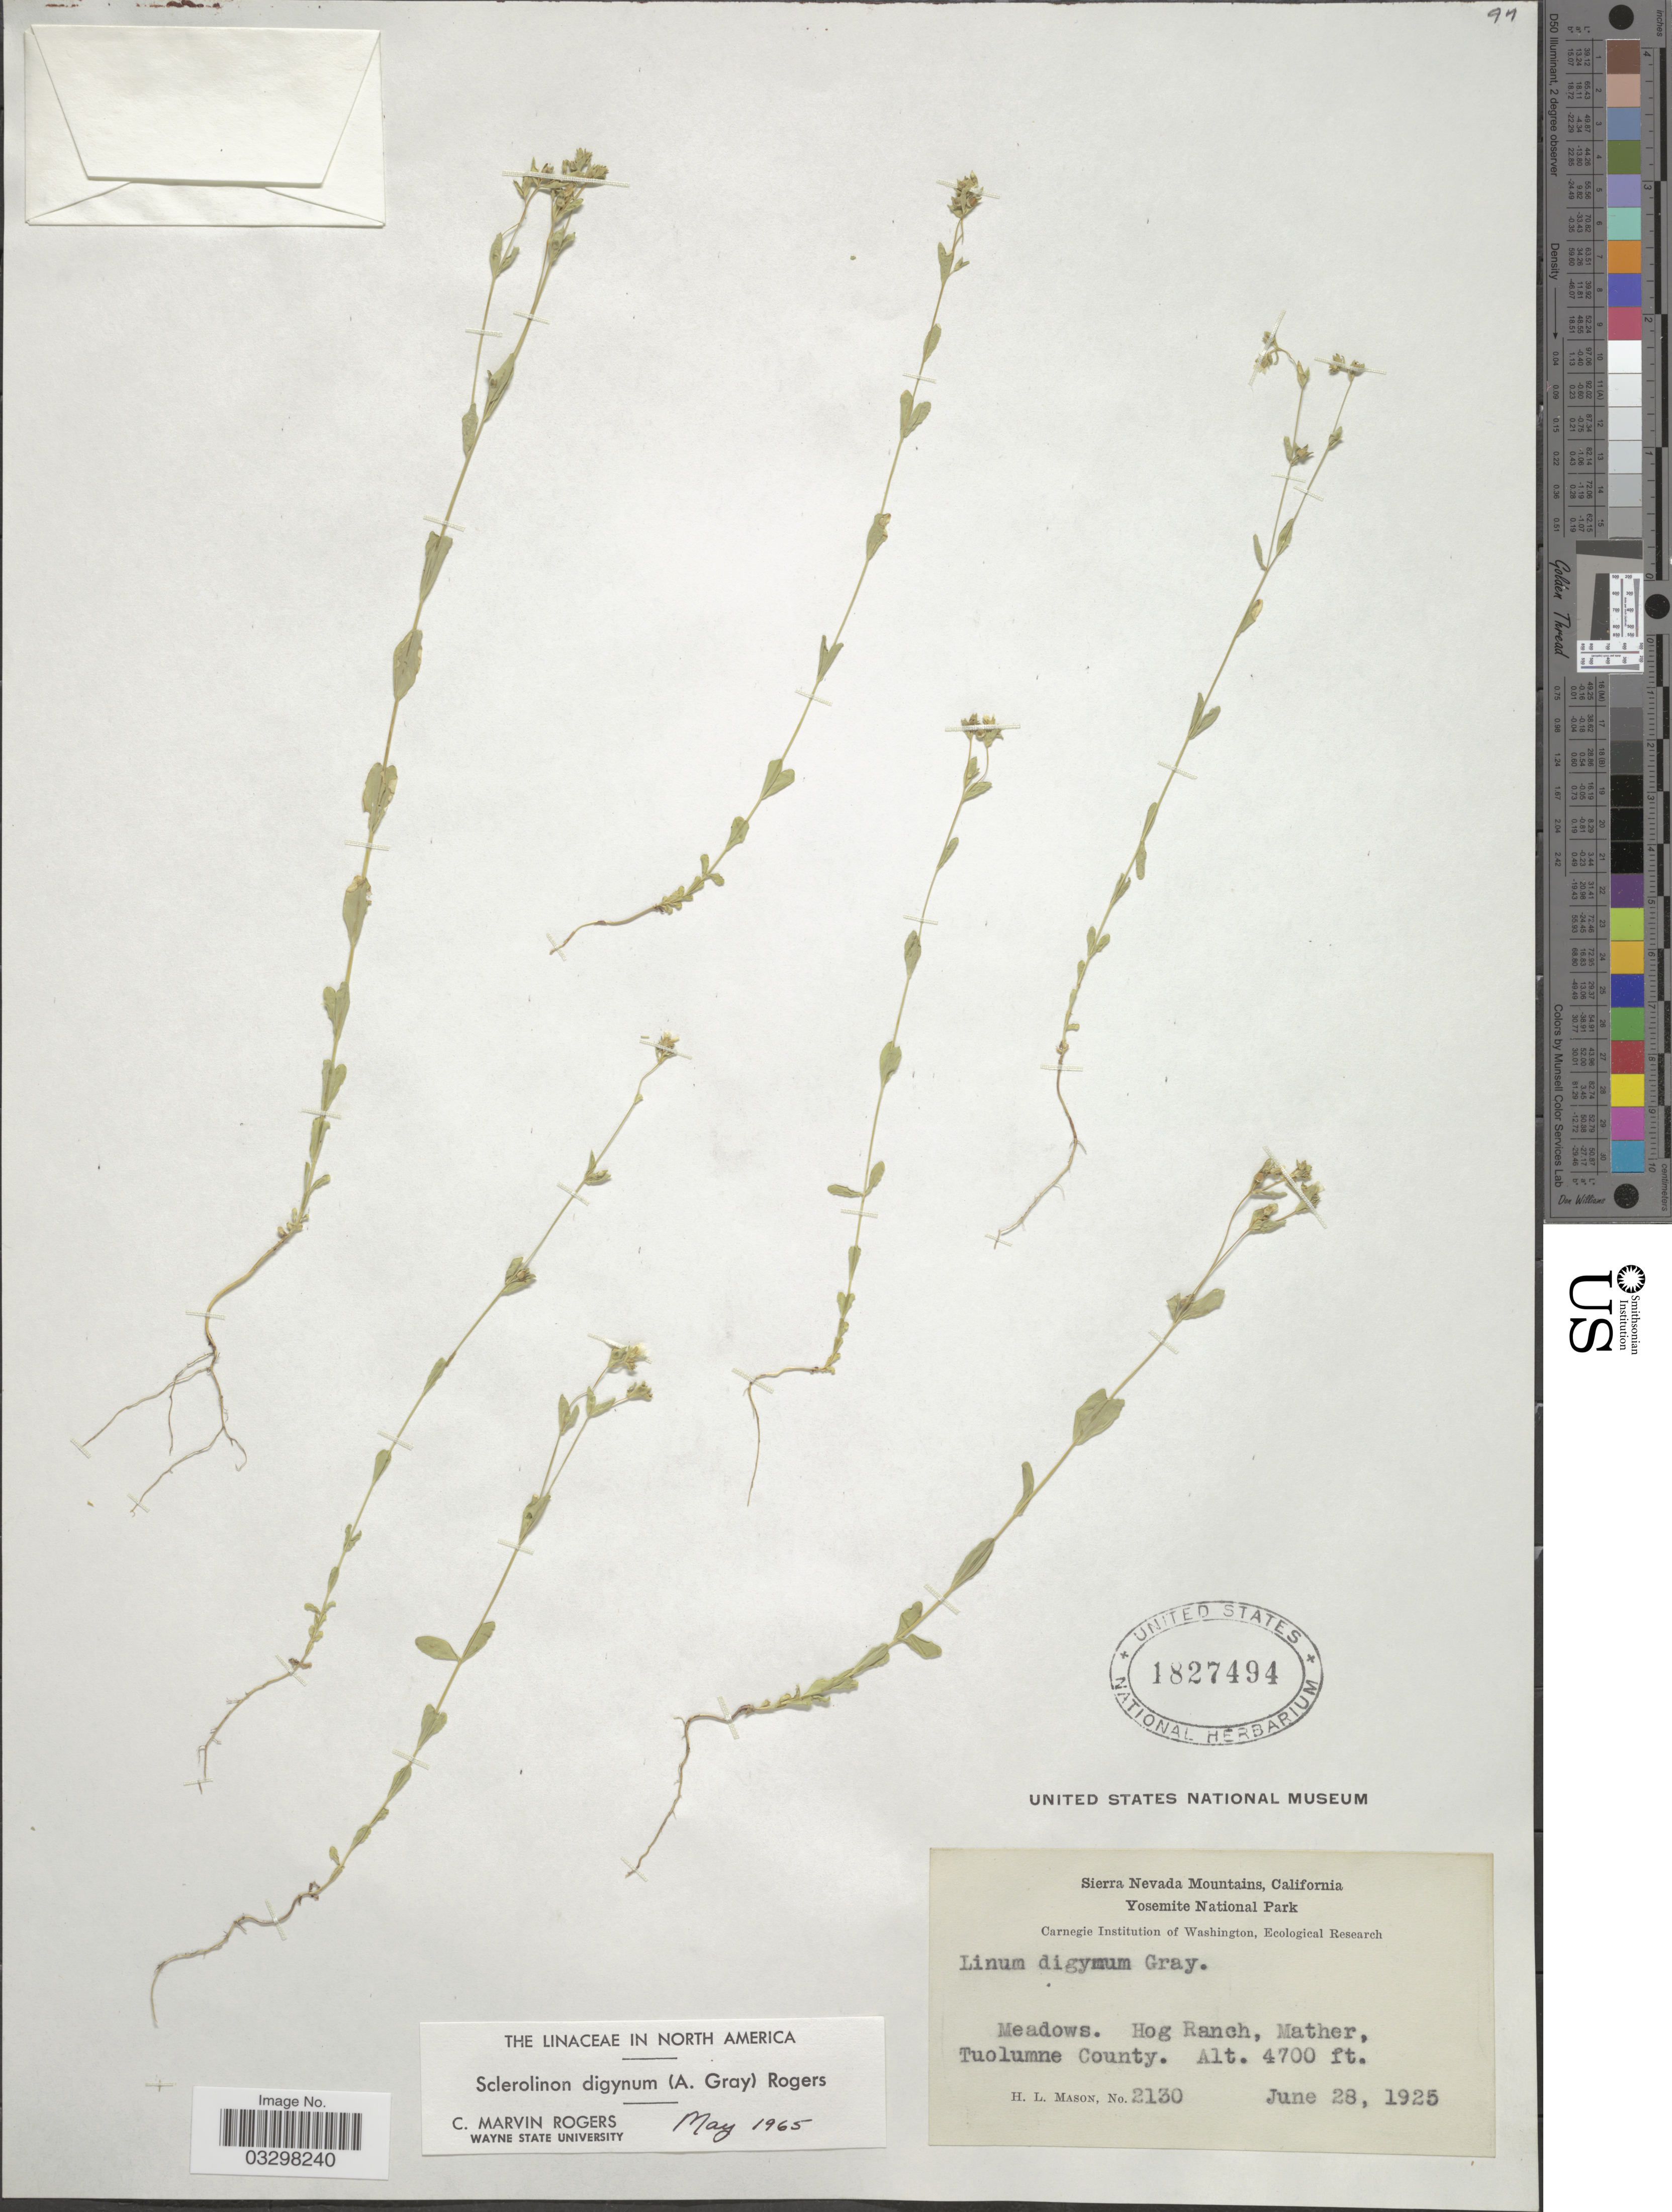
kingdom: Plantae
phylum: Tracheophyta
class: Magnoliopsida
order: Malpighiales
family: Linaceae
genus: Linum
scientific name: Linum digynum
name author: A. Gray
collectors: H. L. Mason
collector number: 2130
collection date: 1925-06-28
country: United States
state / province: California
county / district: Tuolumne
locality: Sierra Nevada Mountains. Yosemite National Park. Hog Ranch, Mather, Tuolumne County.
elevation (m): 1433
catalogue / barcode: US 1827494